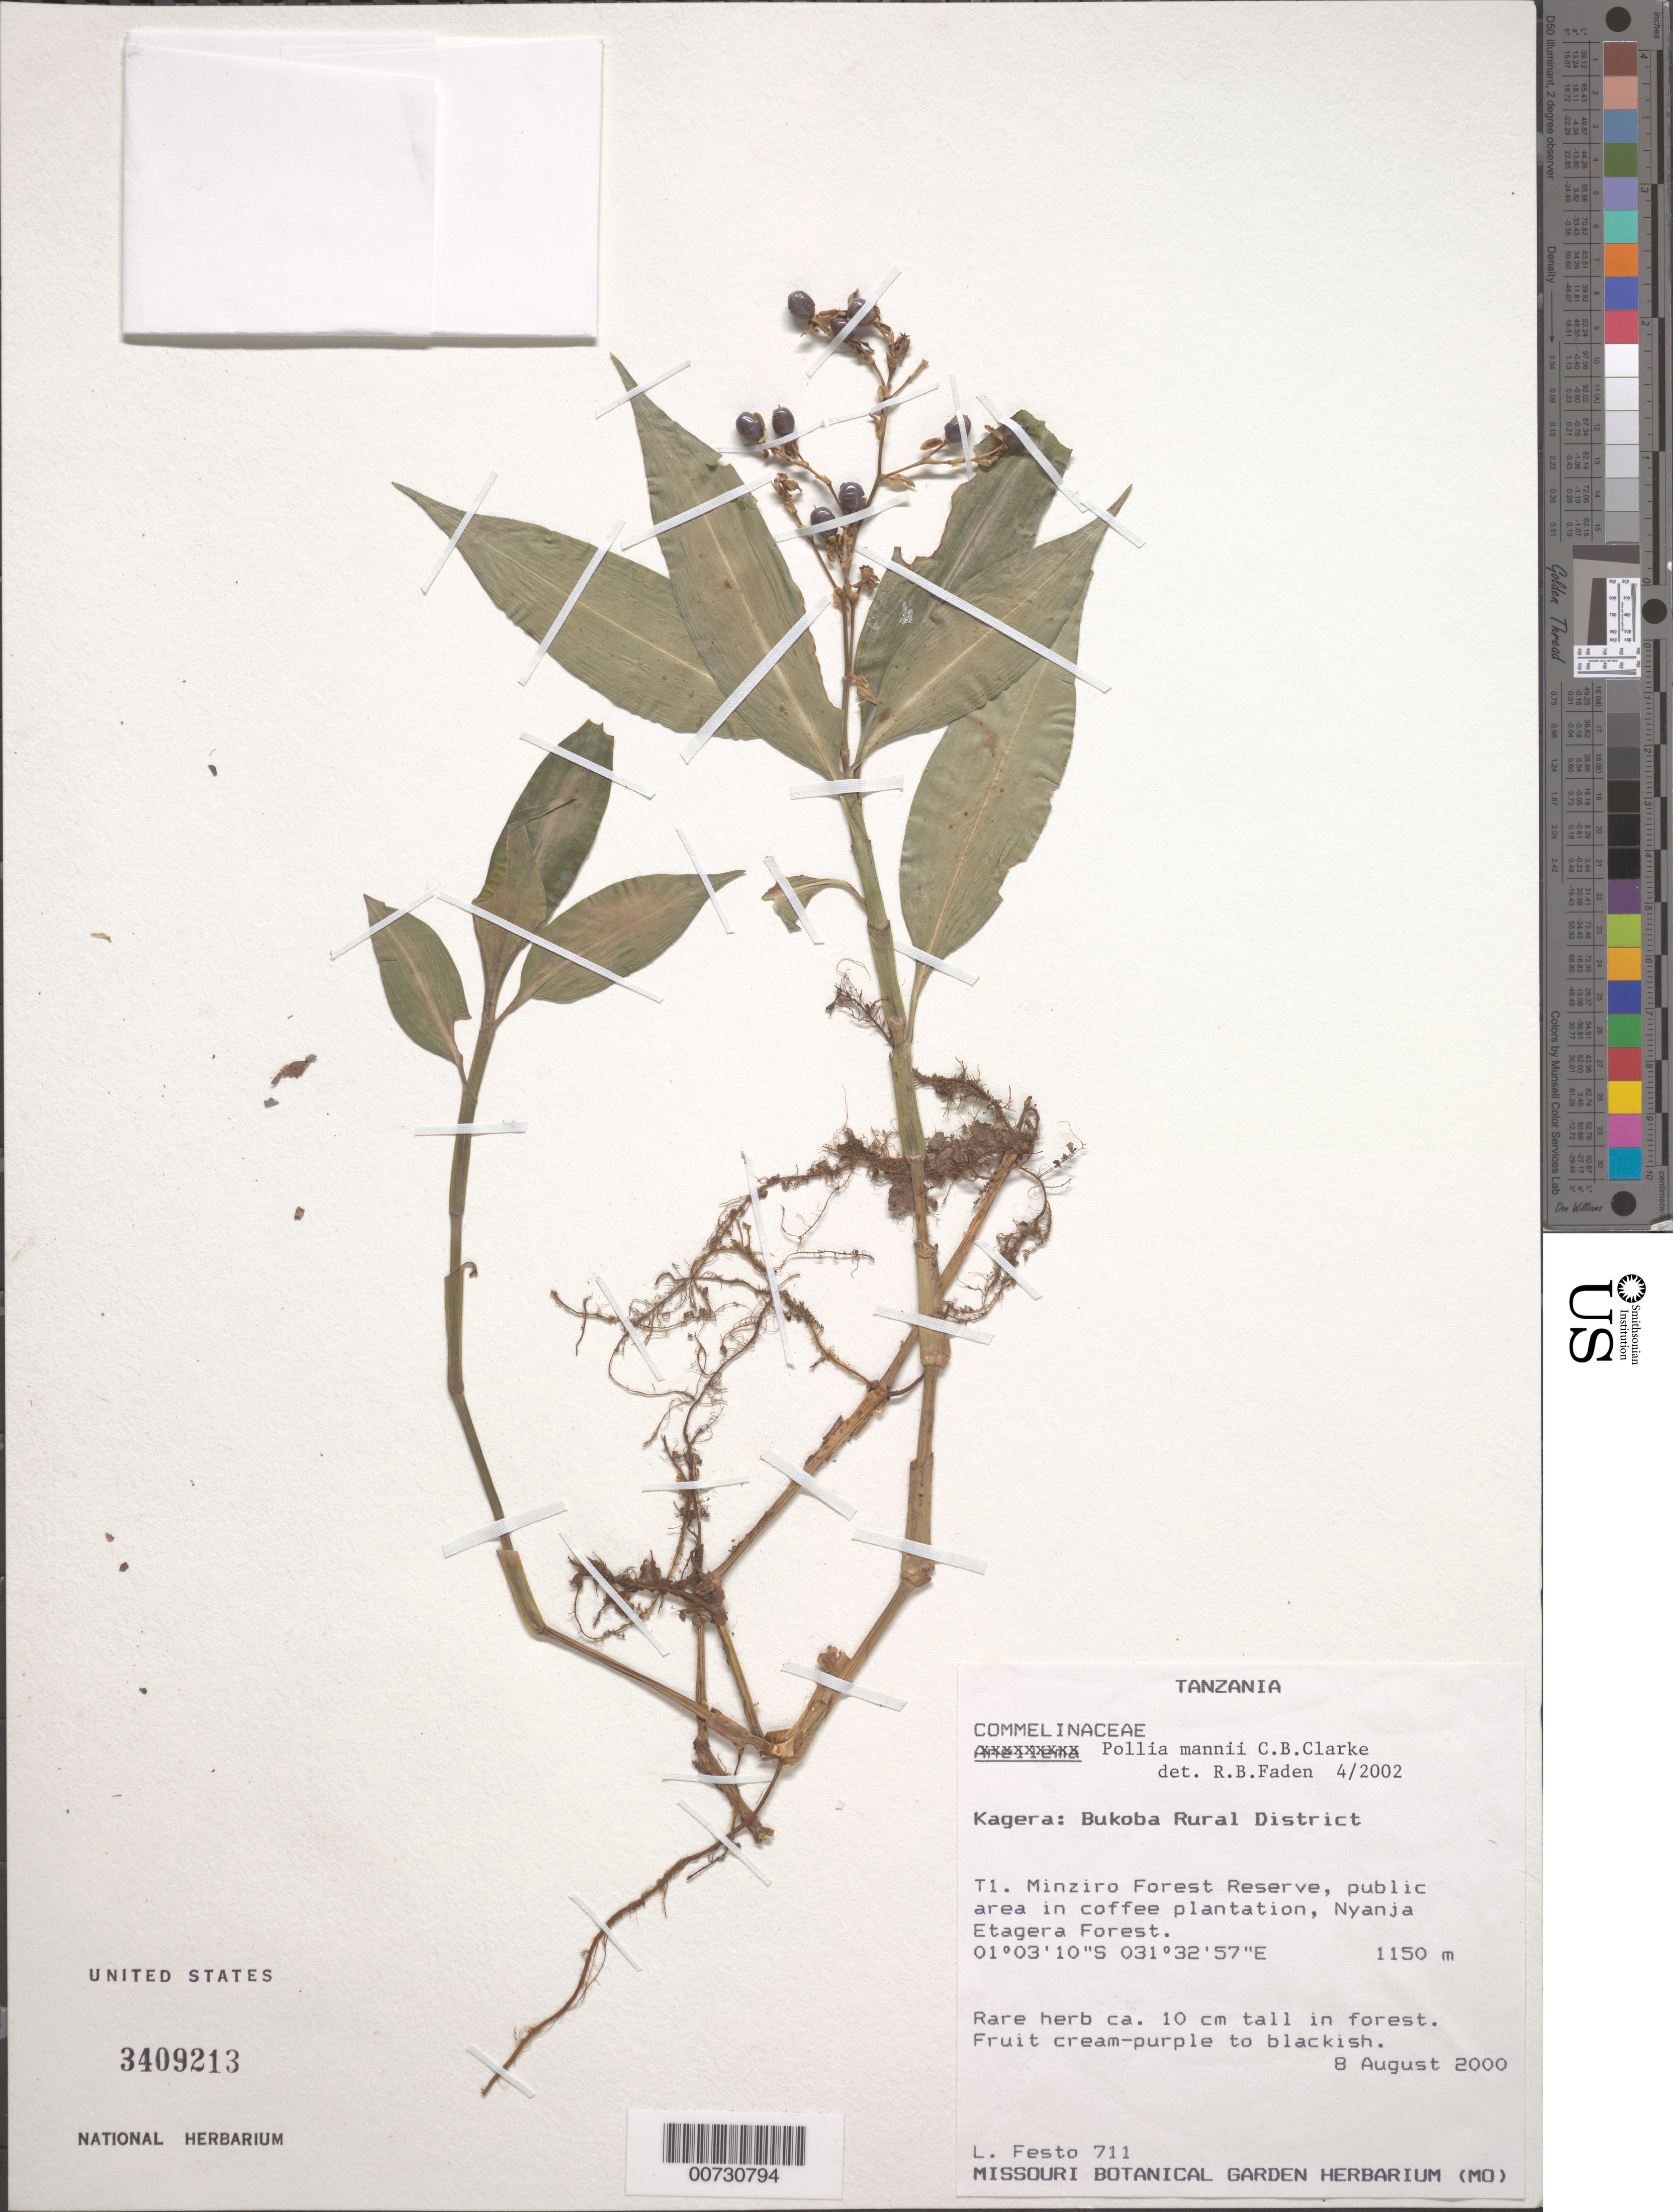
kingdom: Plantae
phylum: Tracheophyta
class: Liliopsida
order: Commelinales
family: Commelinaceae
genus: Pollia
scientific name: Pollia mannii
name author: C.B. Clarke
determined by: Faden, Robert B., (US), Smithsonian Institution - National Museum of Natural History (UNITED STATES)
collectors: L. Festo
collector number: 711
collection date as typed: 08 Aug 2000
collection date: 2000-08-08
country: Tanzania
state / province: Kagera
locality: T1, Minziro Forest Reserve, public area in coffee plantation, Nyanja Etagera Forest.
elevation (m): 1150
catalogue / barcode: US 3409213